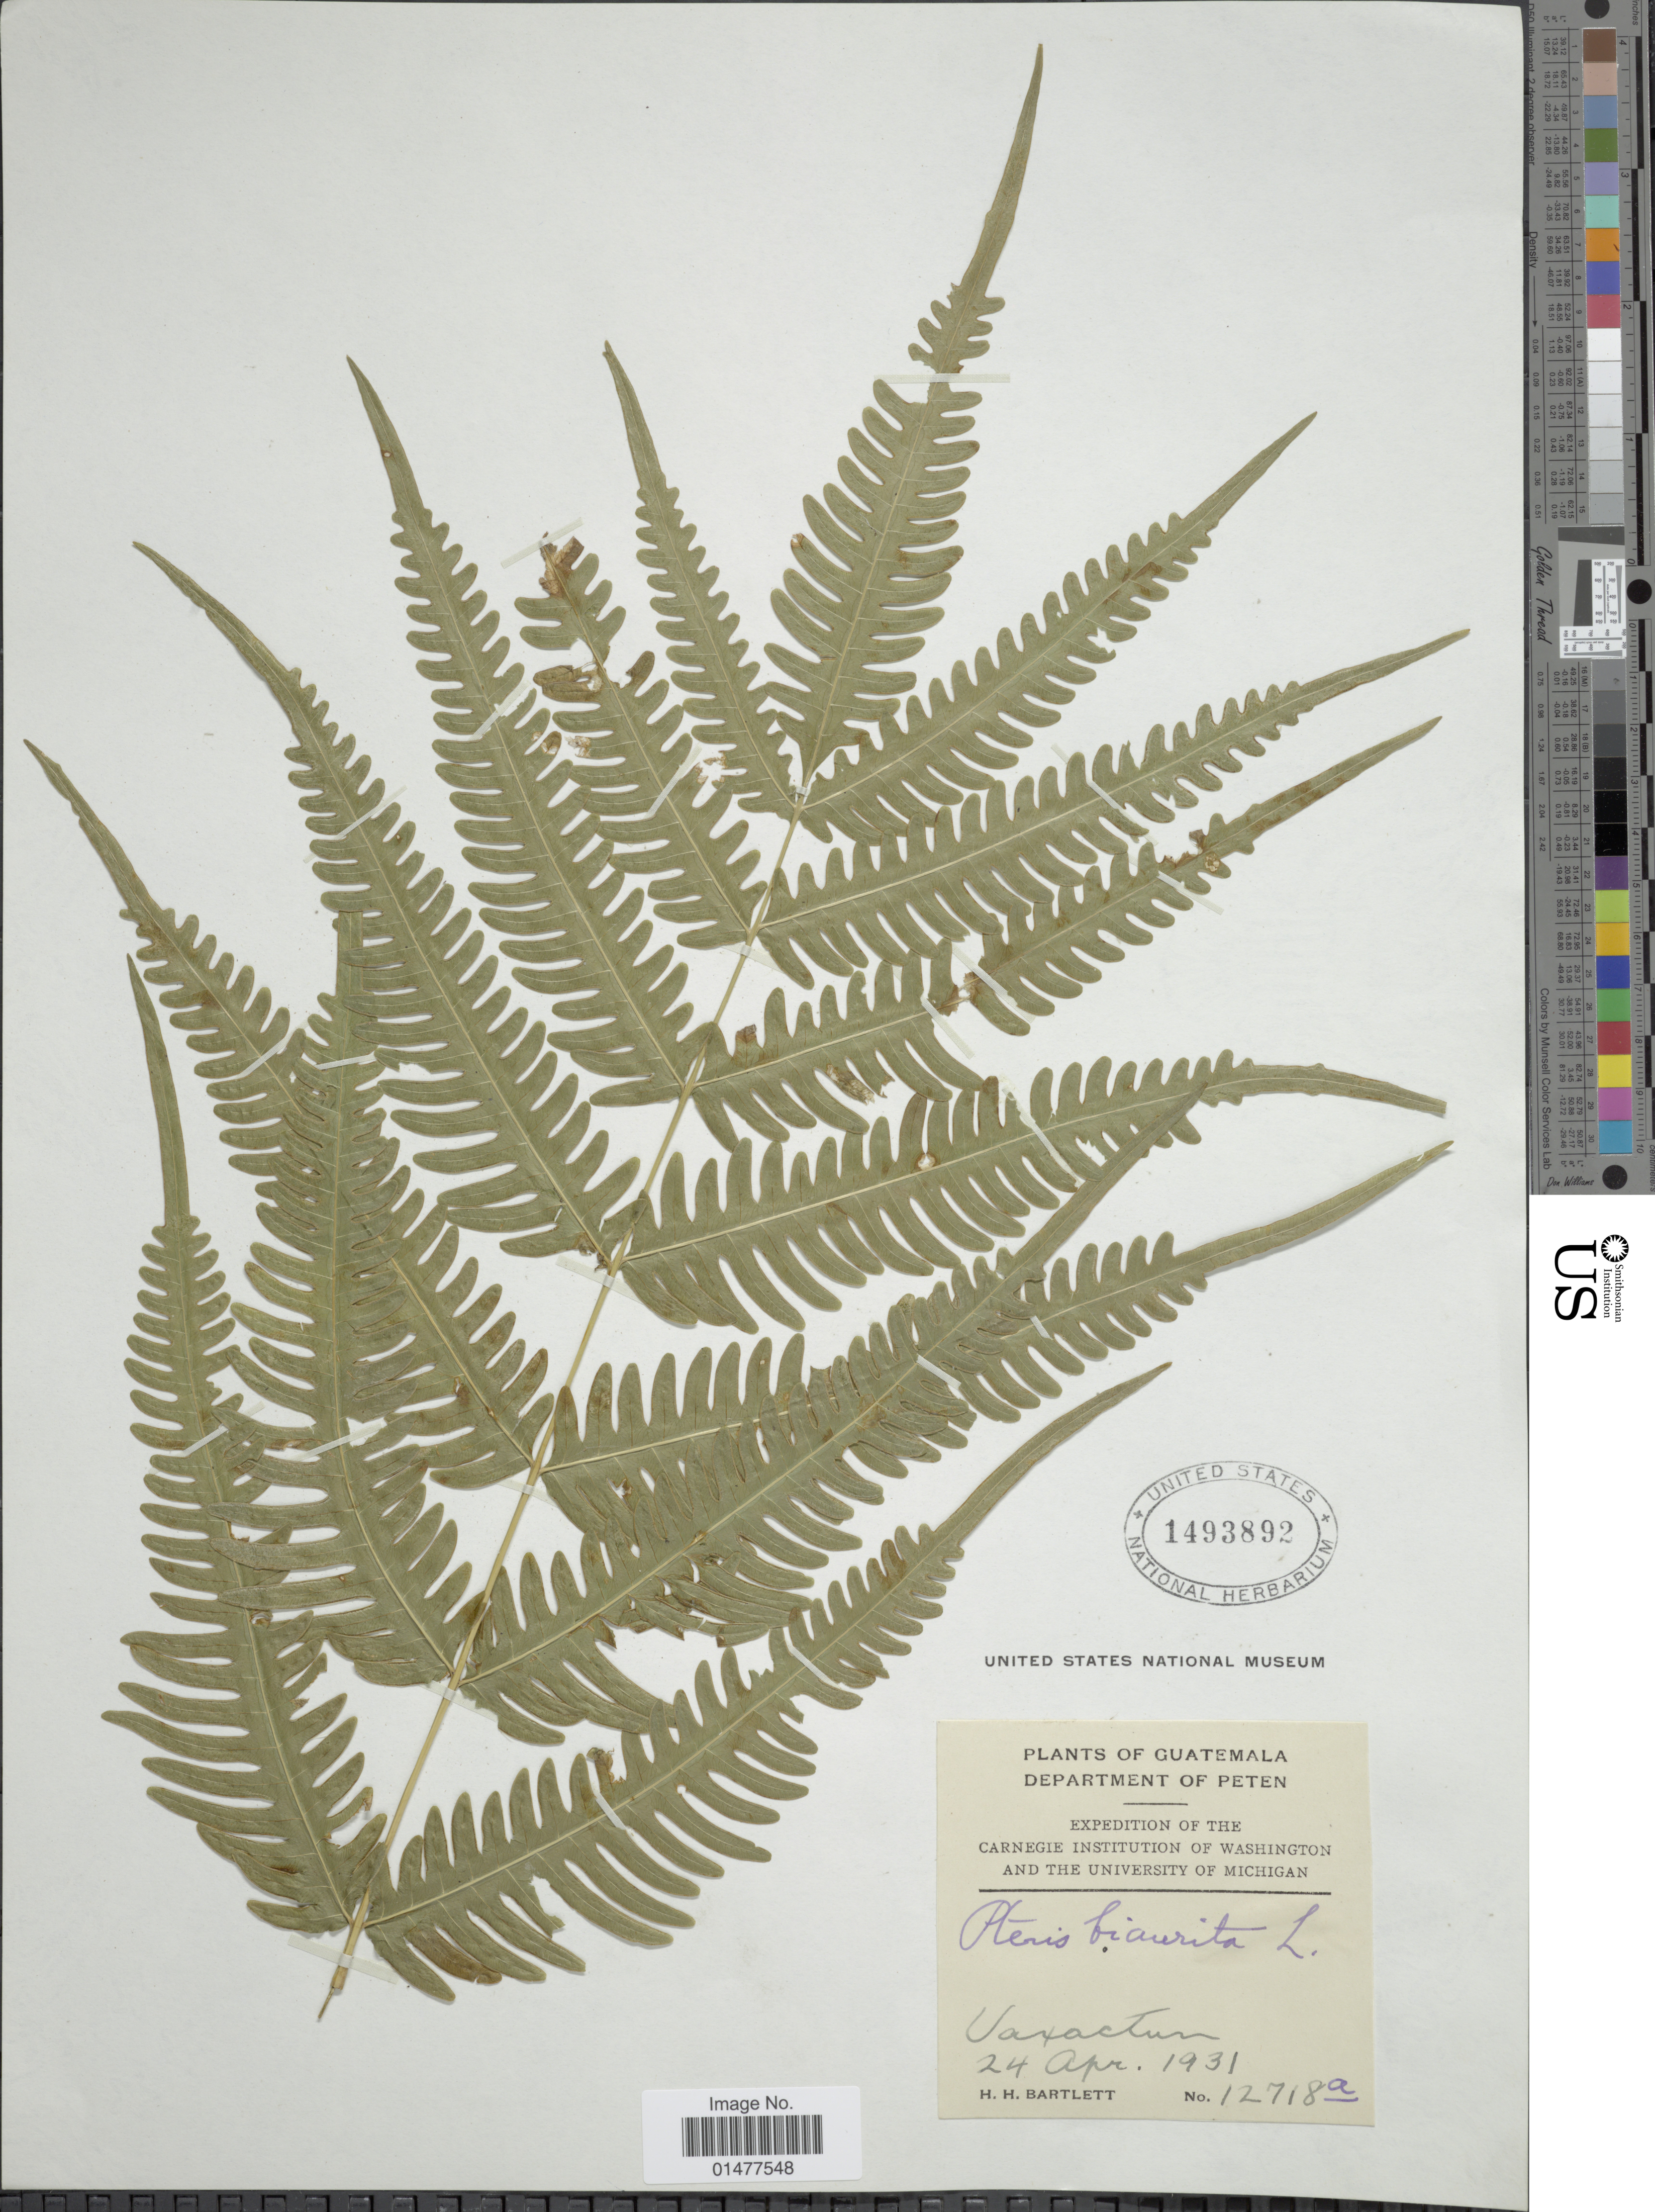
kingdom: Plantae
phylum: Tracheophyta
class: Polypodiopsida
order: Polypodiales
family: Pteridaceae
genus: Pteris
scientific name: Pteris biaurita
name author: L.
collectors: H. H. Bartlett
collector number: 12718a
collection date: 1931-04-24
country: Guatemala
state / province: El Petén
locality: Uaxactun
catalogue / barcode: US 1493892